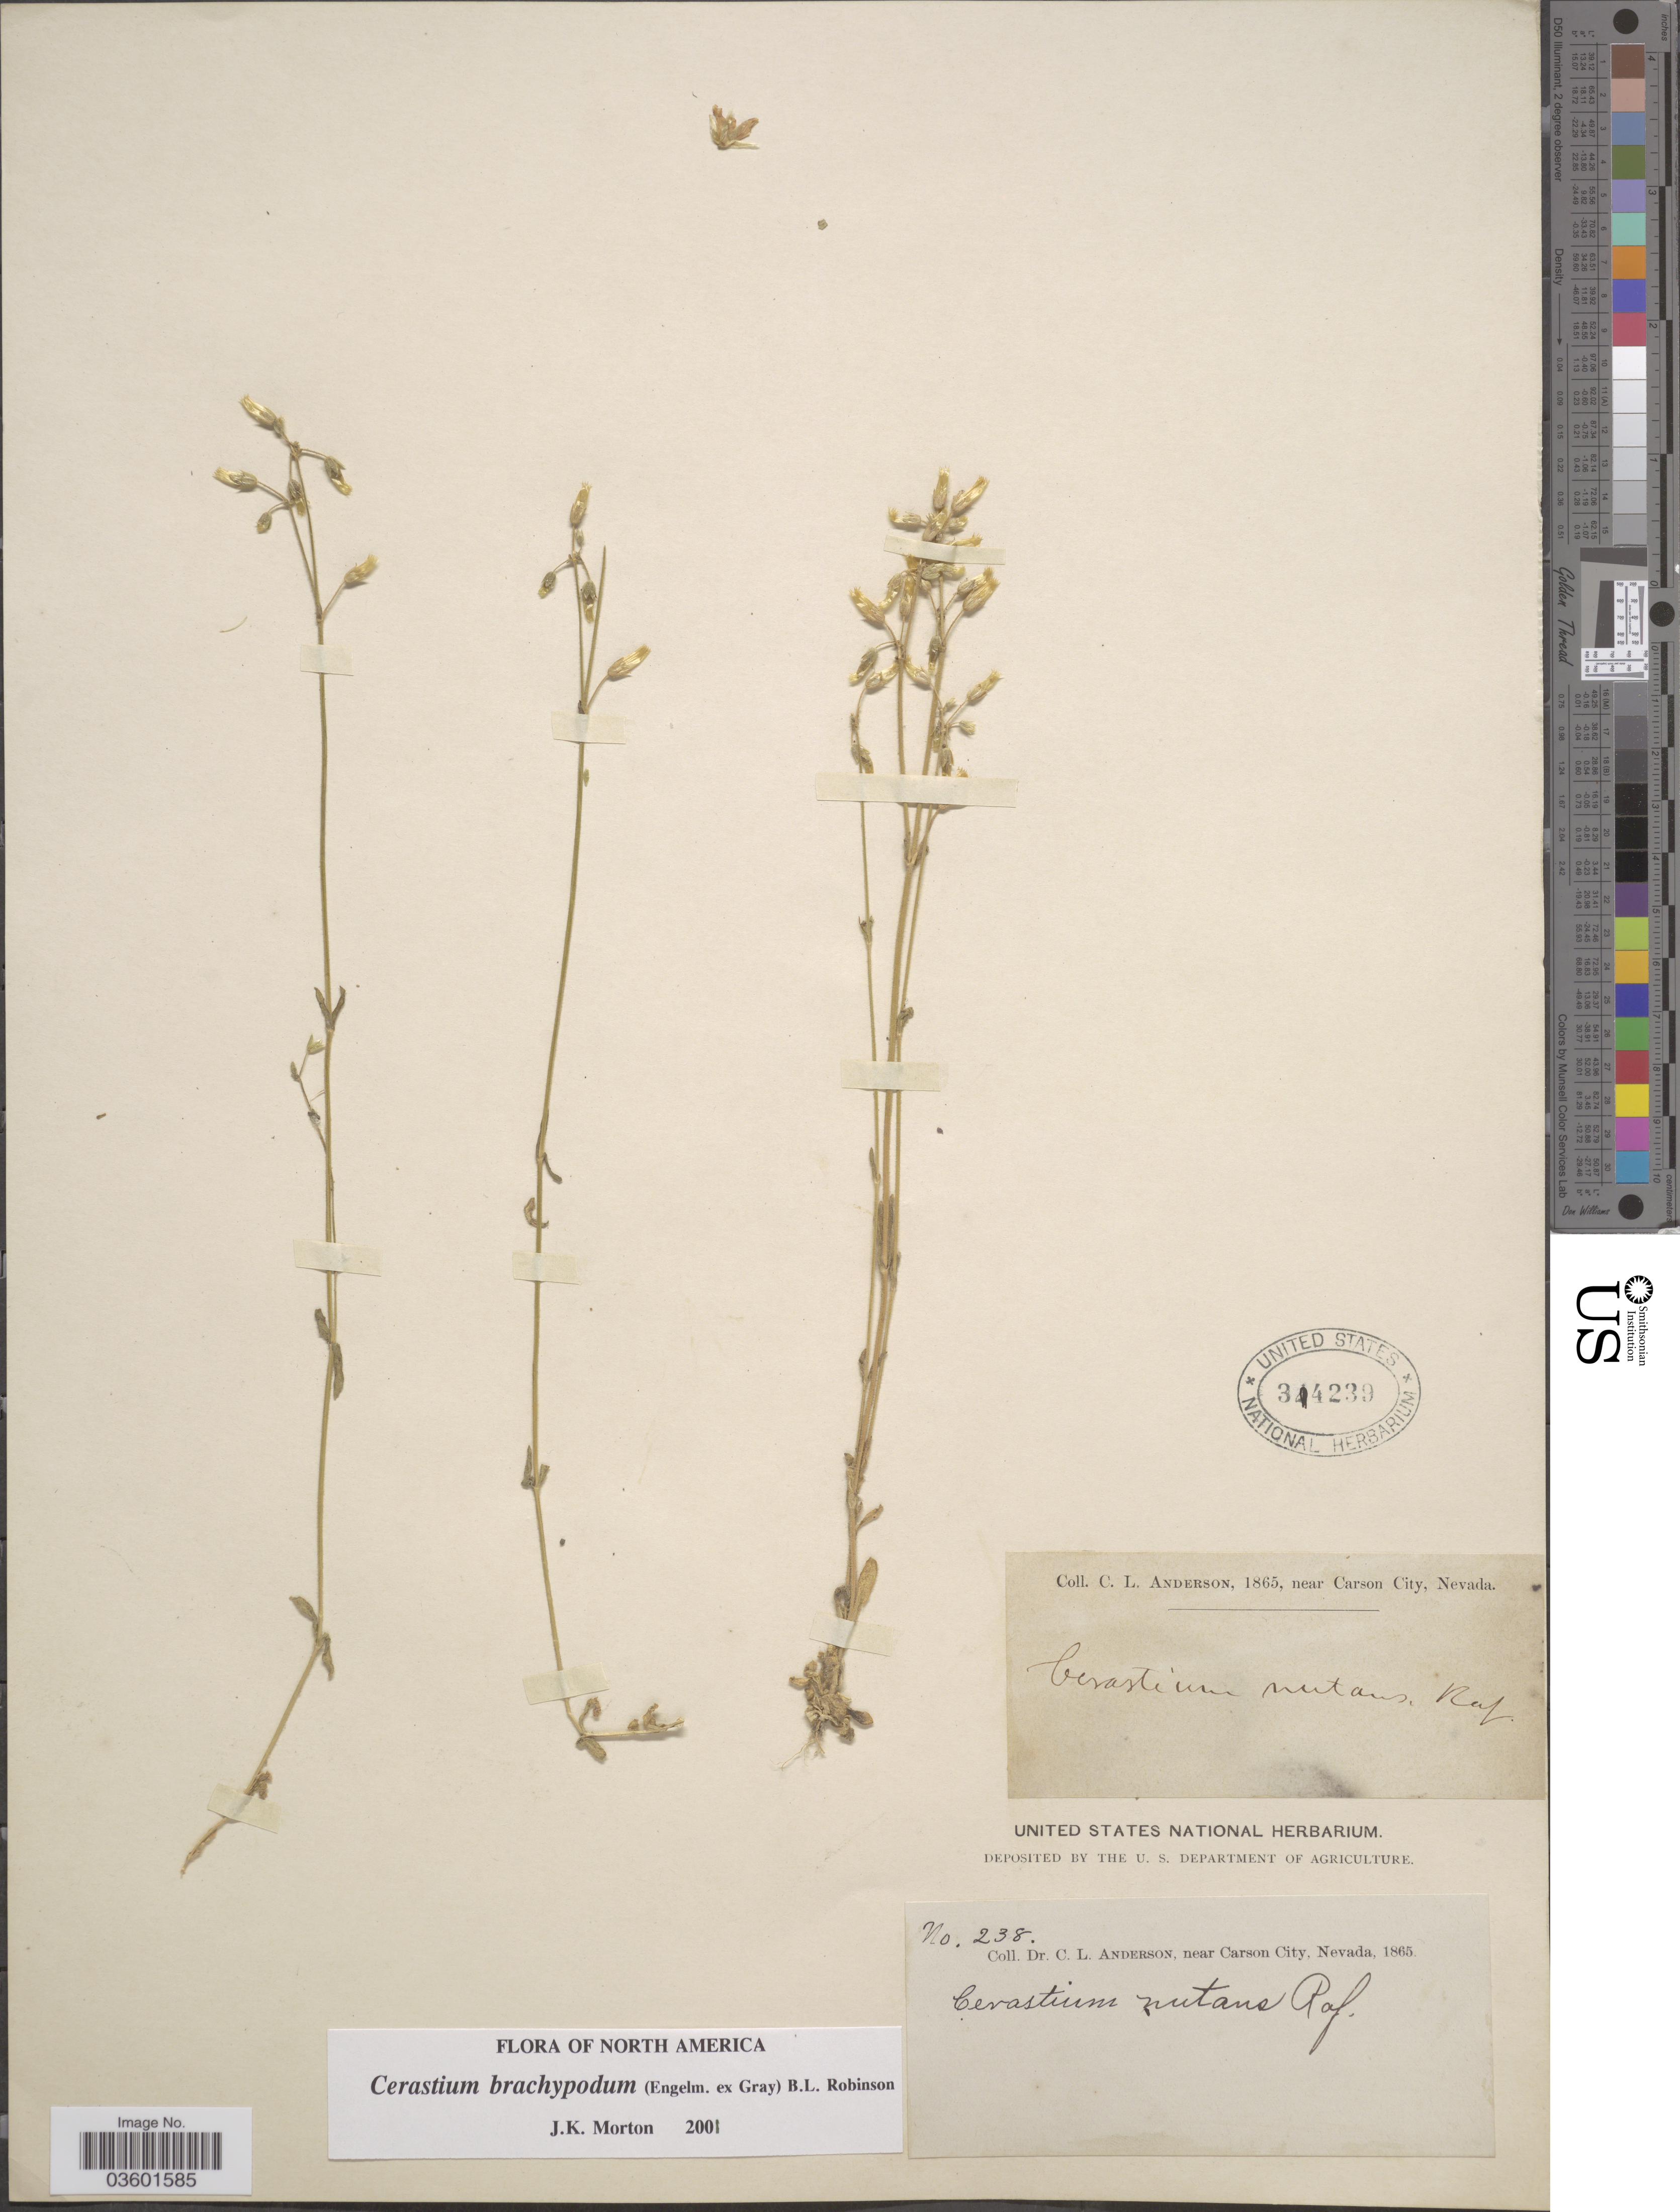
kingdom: Plantae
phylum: Tracheophyta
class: Magnoliopsida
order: Caryophyllales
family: Caryophyllaceae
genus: Cerastium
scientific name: Cerastium beeringianum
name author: Cham. & Schltdl.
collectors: C. L. Anderson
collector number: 238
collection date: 1865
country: United States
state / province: Nevada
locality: Near Carson City.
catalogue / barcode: US 314239